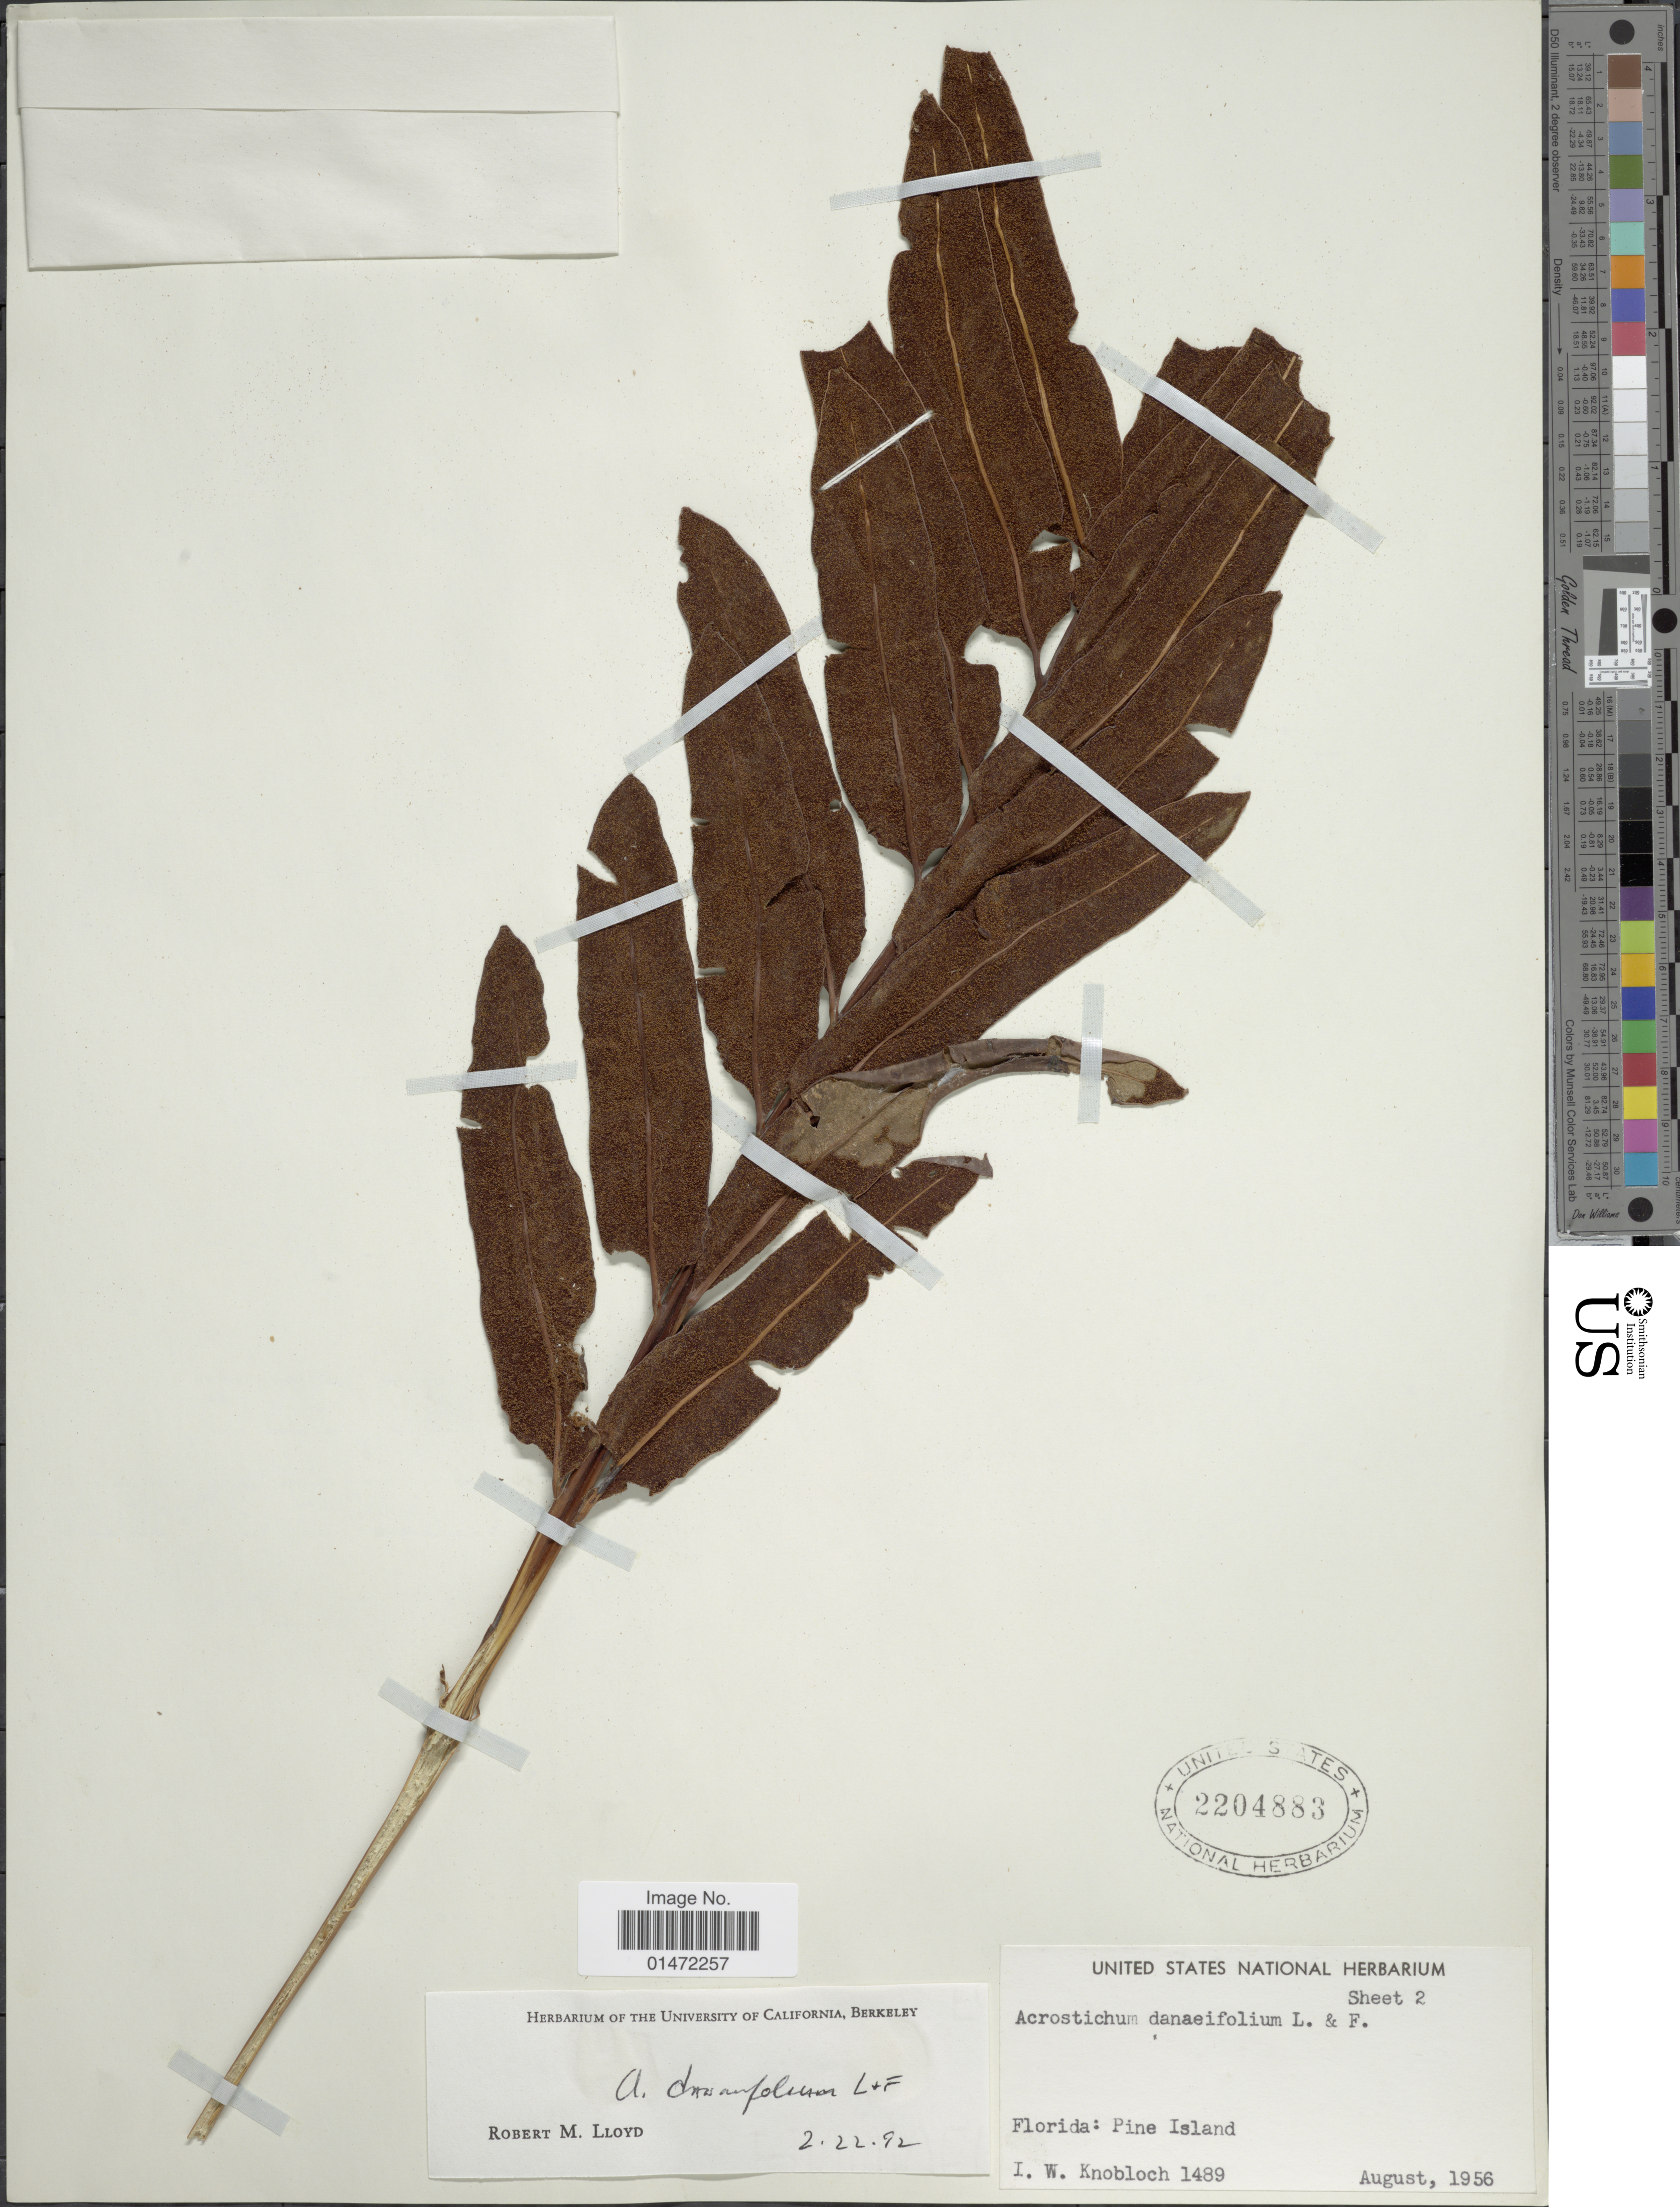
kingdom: Plantae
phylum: Tracheophyta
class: Polypodiopsida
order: Polypodiales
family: Pteridaceae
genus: Acrostichum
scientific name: Acrostichum danaeifolium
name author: Langsd. & Fisch.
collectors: I. W. Knobloch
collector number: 1489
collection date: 1956-08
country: United States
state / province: Florida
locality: Pine Island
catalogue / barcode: US 2204883